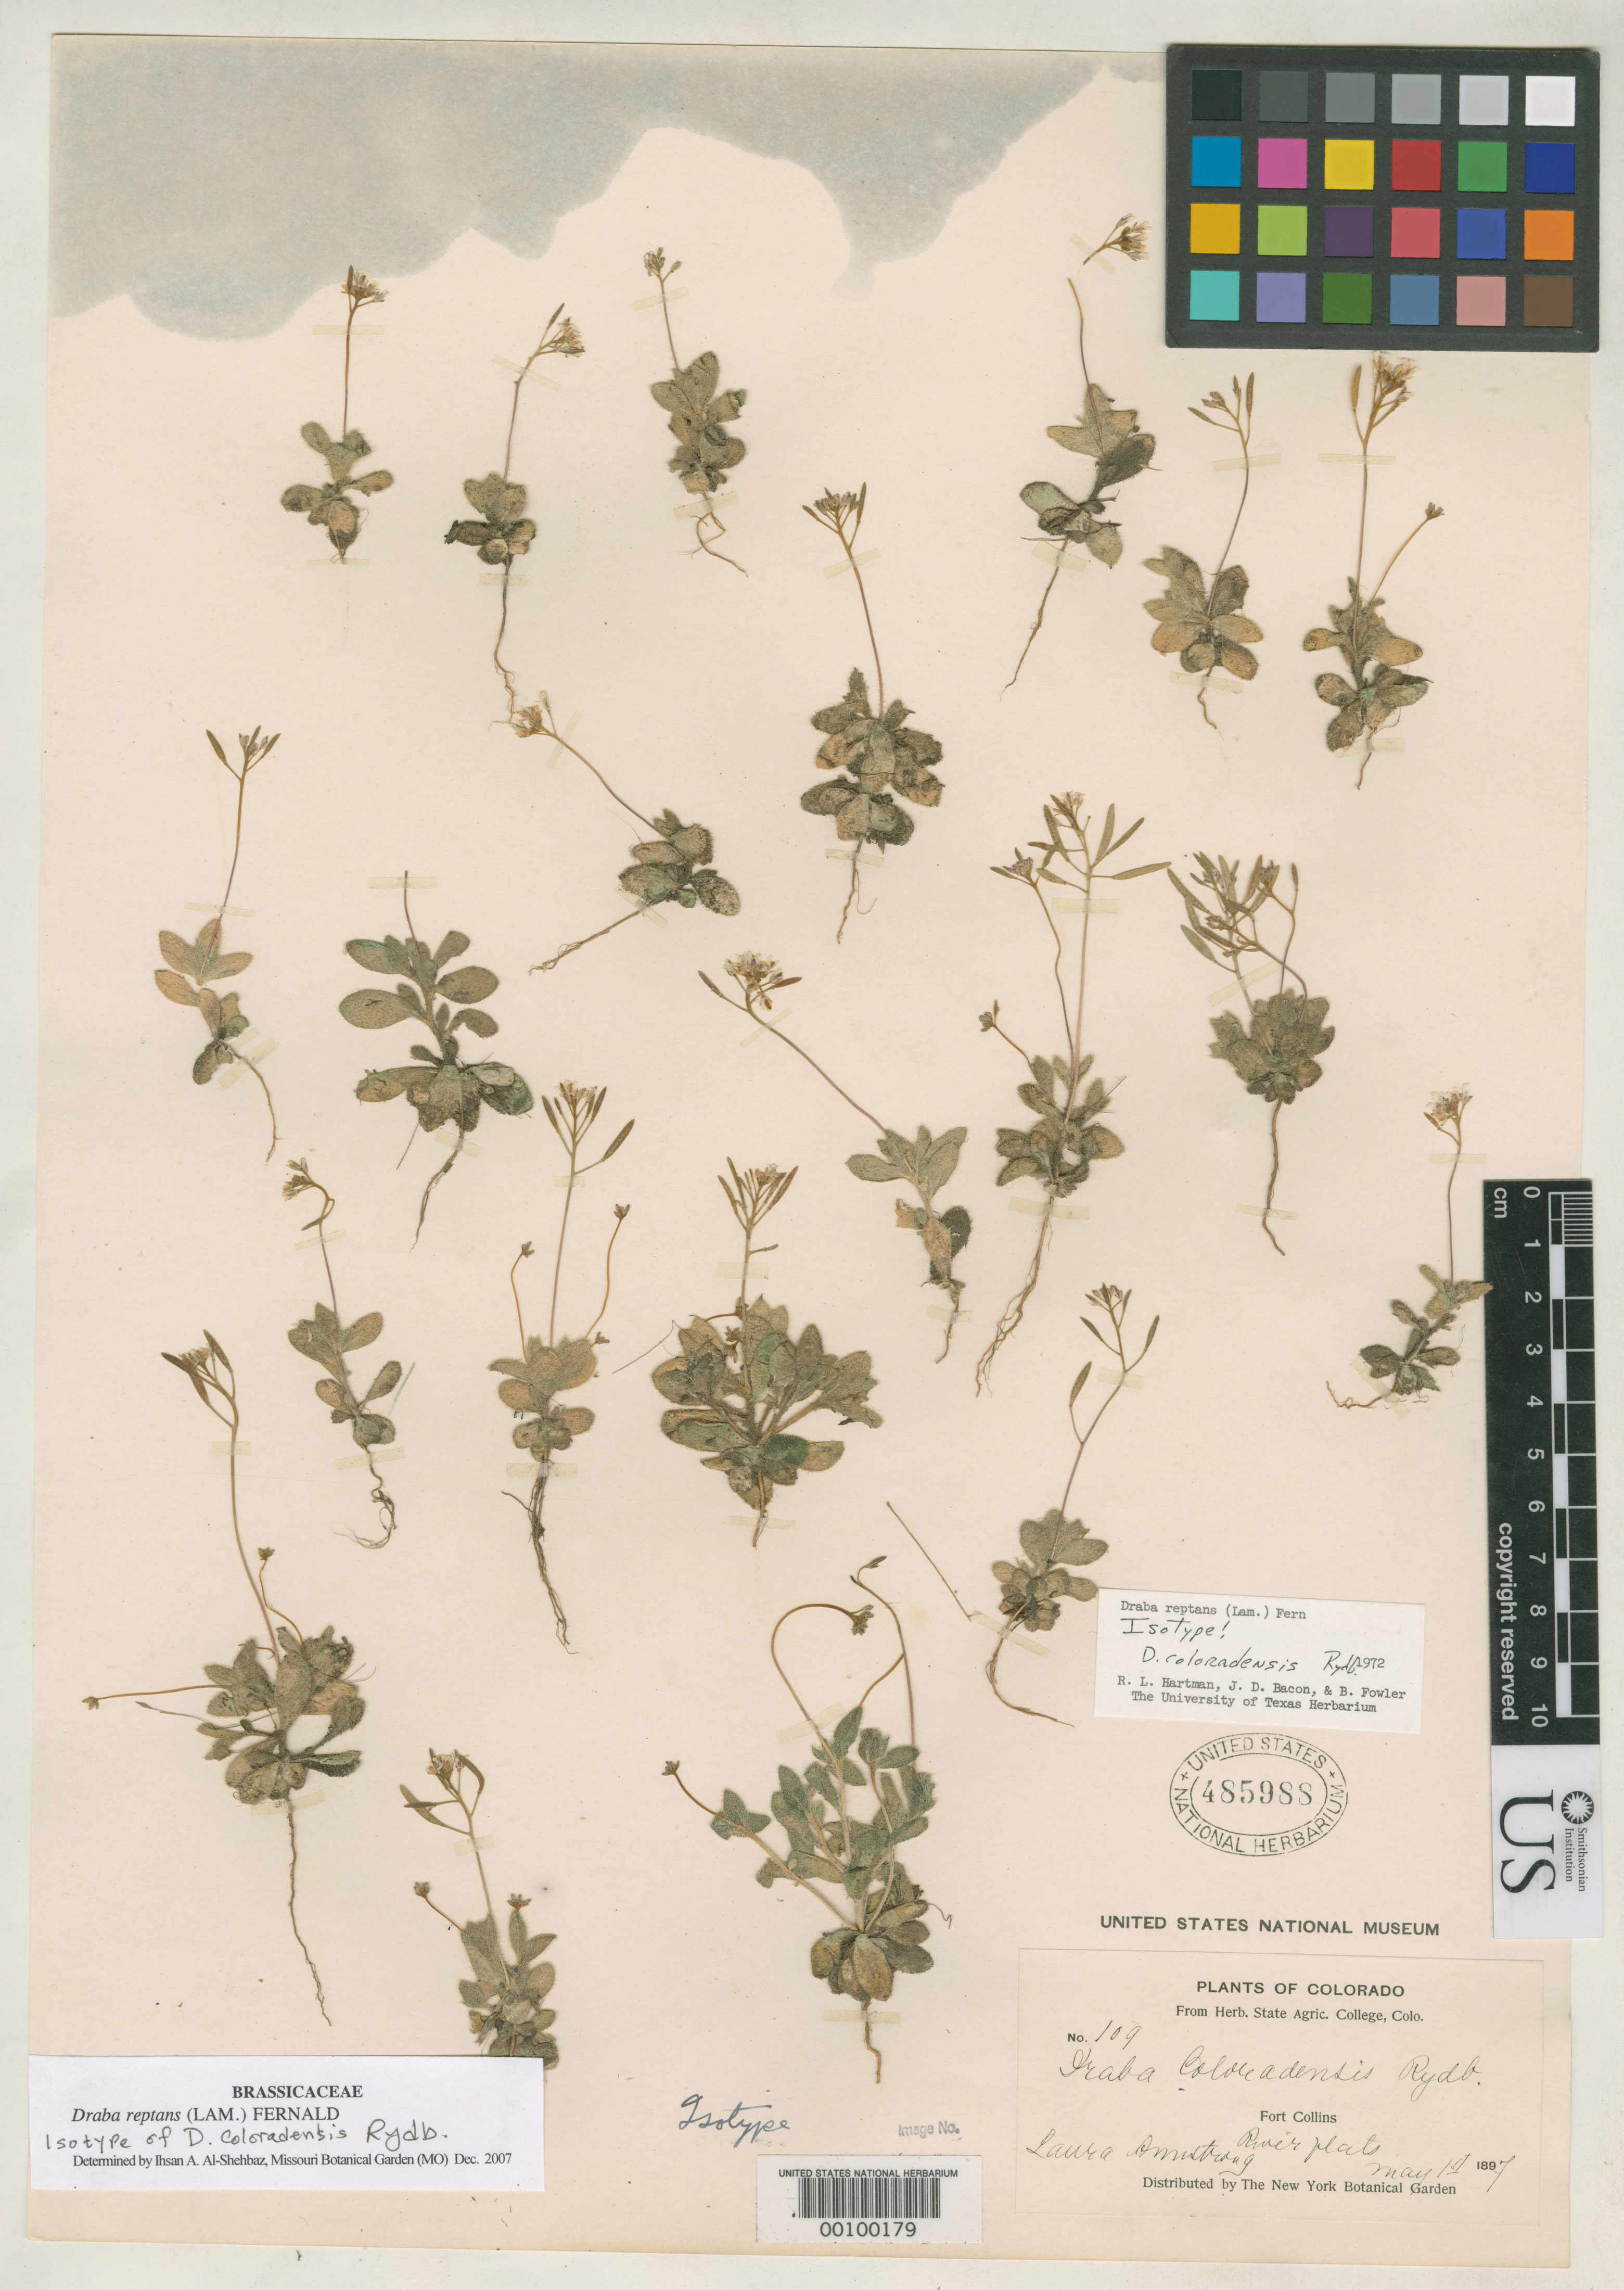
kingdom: Plantae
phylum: Tracheophyta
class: Magnoliopsida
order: Brassicales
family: Brassicaceae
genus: Draba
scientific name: Draba coloradensis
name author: Rydb.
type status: Isotype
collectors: L. Armstrong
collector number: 109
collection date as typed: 01 May 1897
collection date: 1897-05-01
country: United States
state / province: Colorado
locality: Fort Collins, river flats.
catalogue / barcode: US 485988